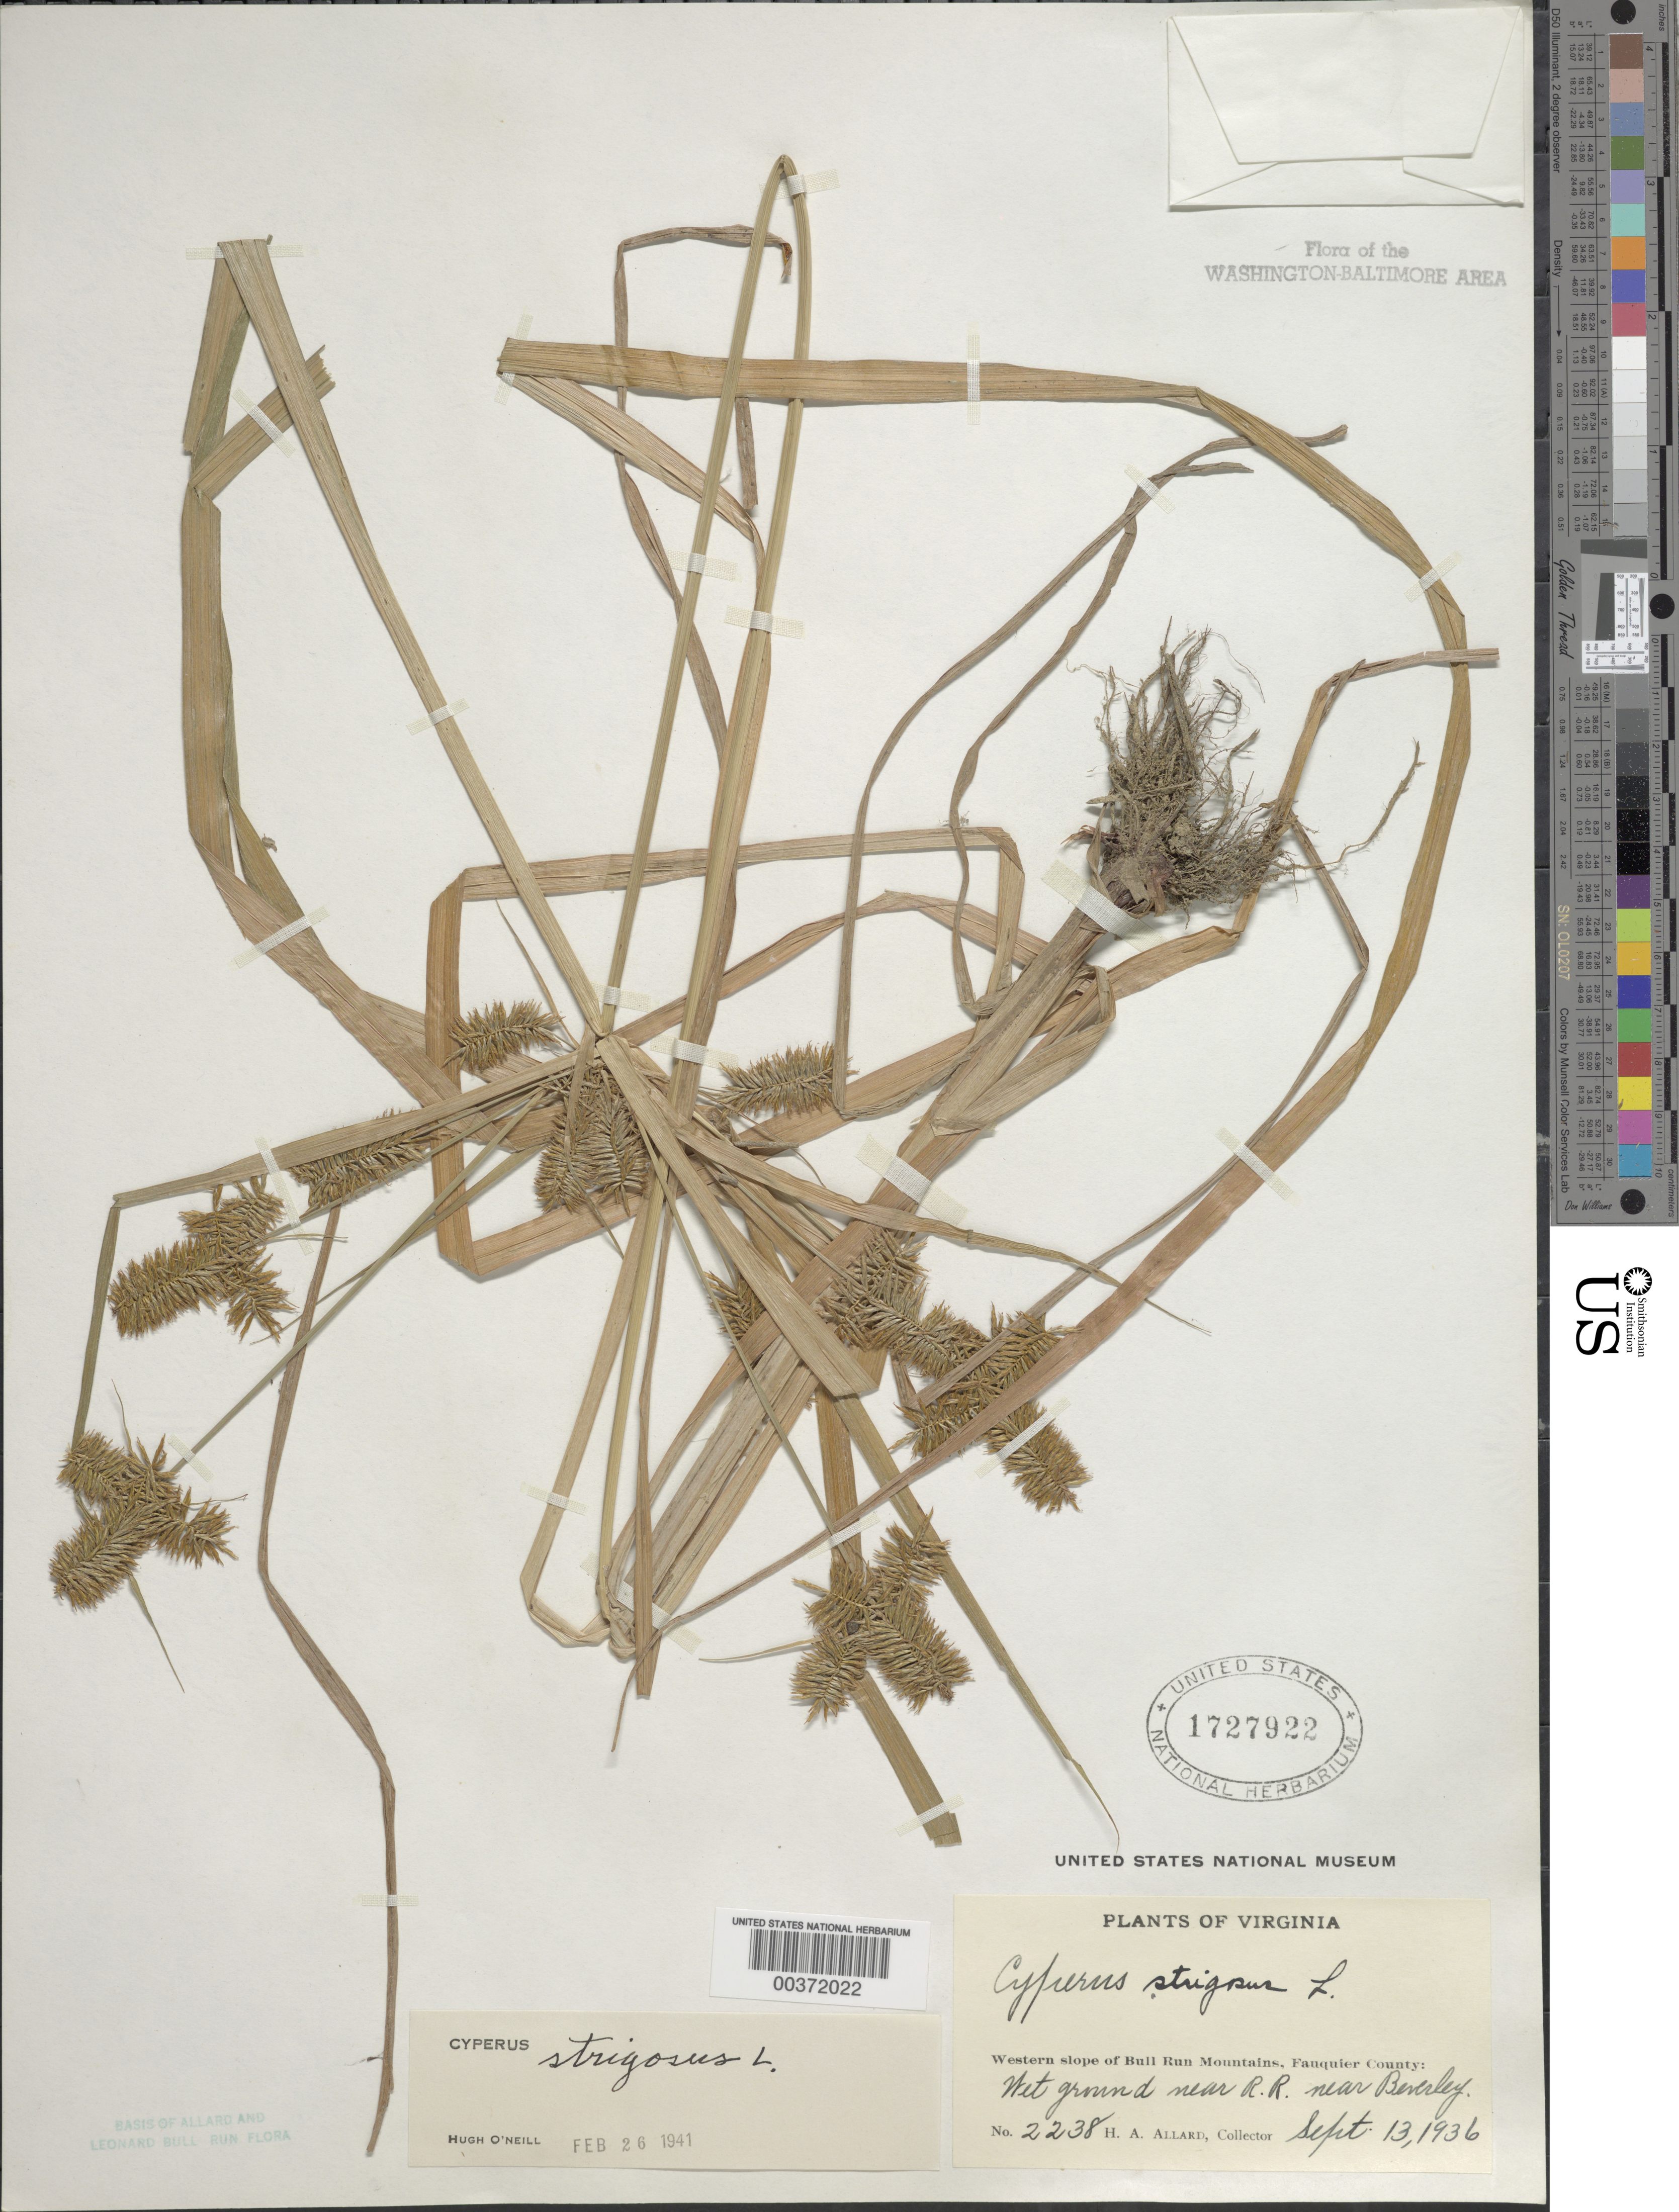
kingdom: Plantae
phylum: Tracheophyta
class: Liliopsida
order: Poales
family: Cyperaceae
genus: Cyperus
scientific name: Cyperus strigosus L.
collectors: H. A. Allard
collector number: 2238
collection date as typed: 13 Sep 1936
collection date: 1936-09-13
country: United States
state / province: Virginia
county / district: Fauquier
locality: Railroad at Beverley vicinity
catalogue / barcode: US 1727922